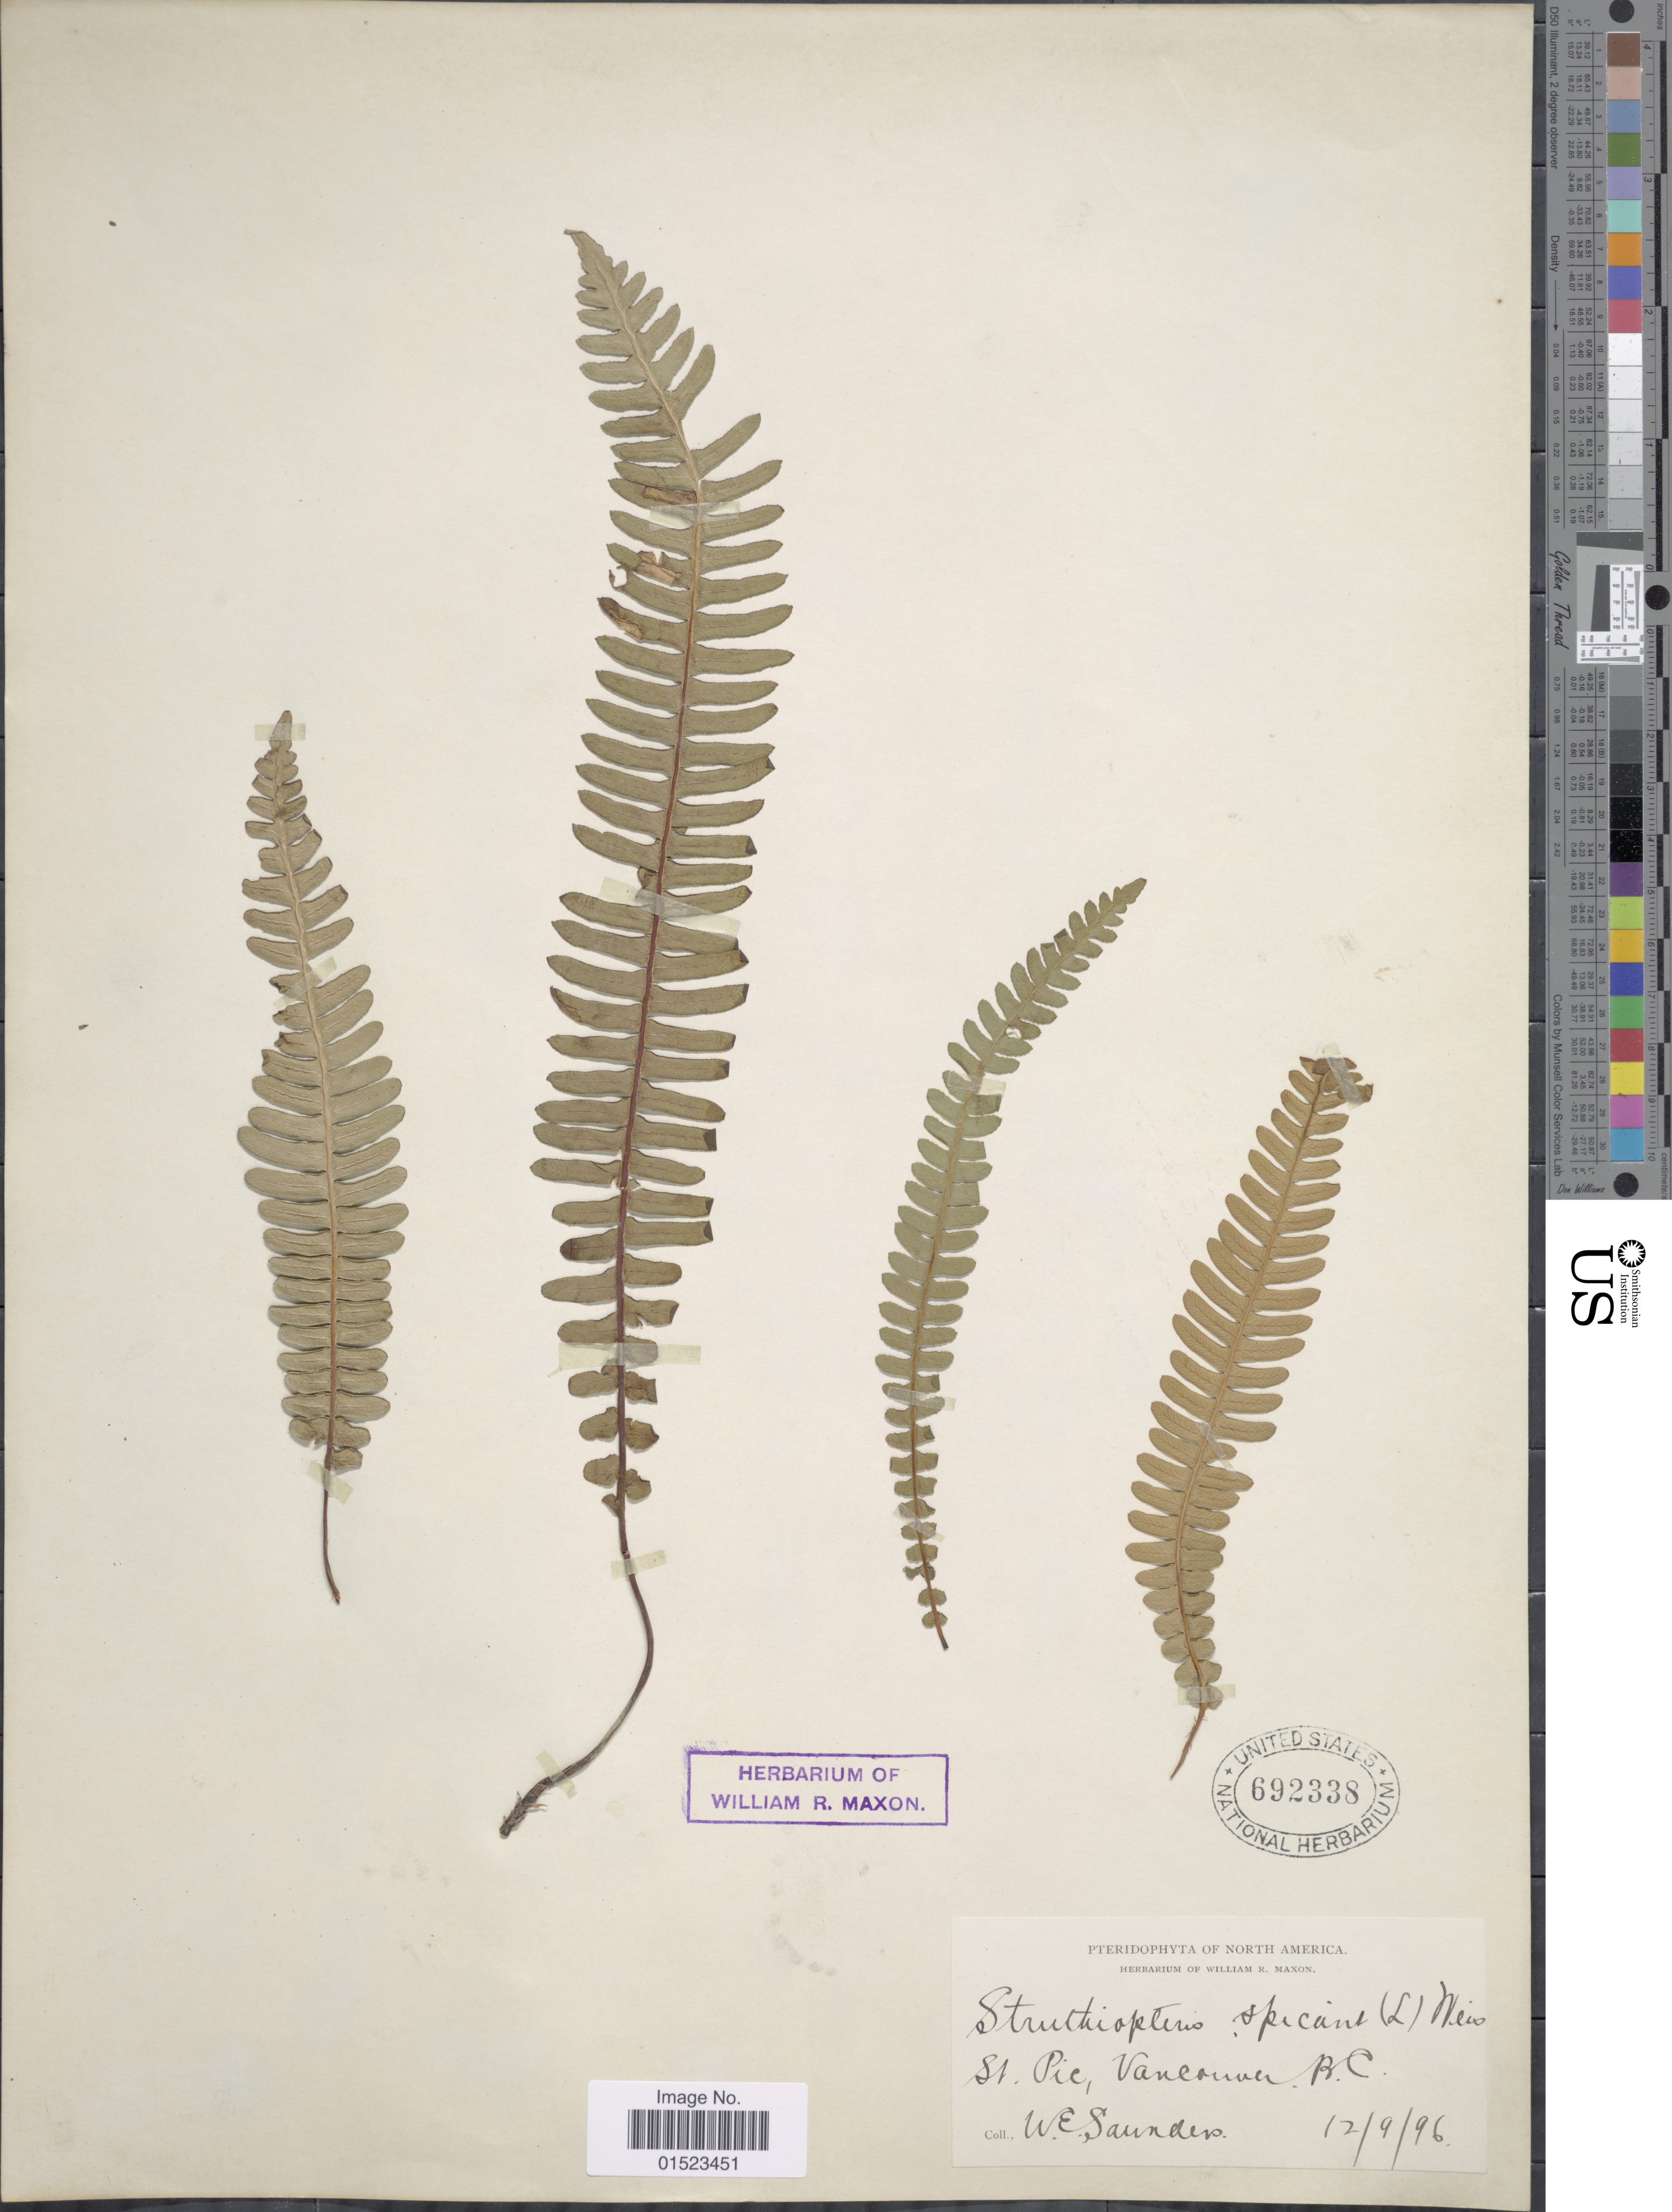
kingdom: Plantae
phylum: Tracheophyta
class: Polypodiopsida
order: Polypodiales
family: Blechnaceae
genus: Blechnum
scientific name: Blechnum spicant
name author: (L.) Sm.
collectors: E. Sanders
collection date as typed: Transcribed d/m/y: 12/9/96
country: Canada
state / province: British Columbia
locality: St. Pie, Vancouver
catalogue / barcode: US 692338